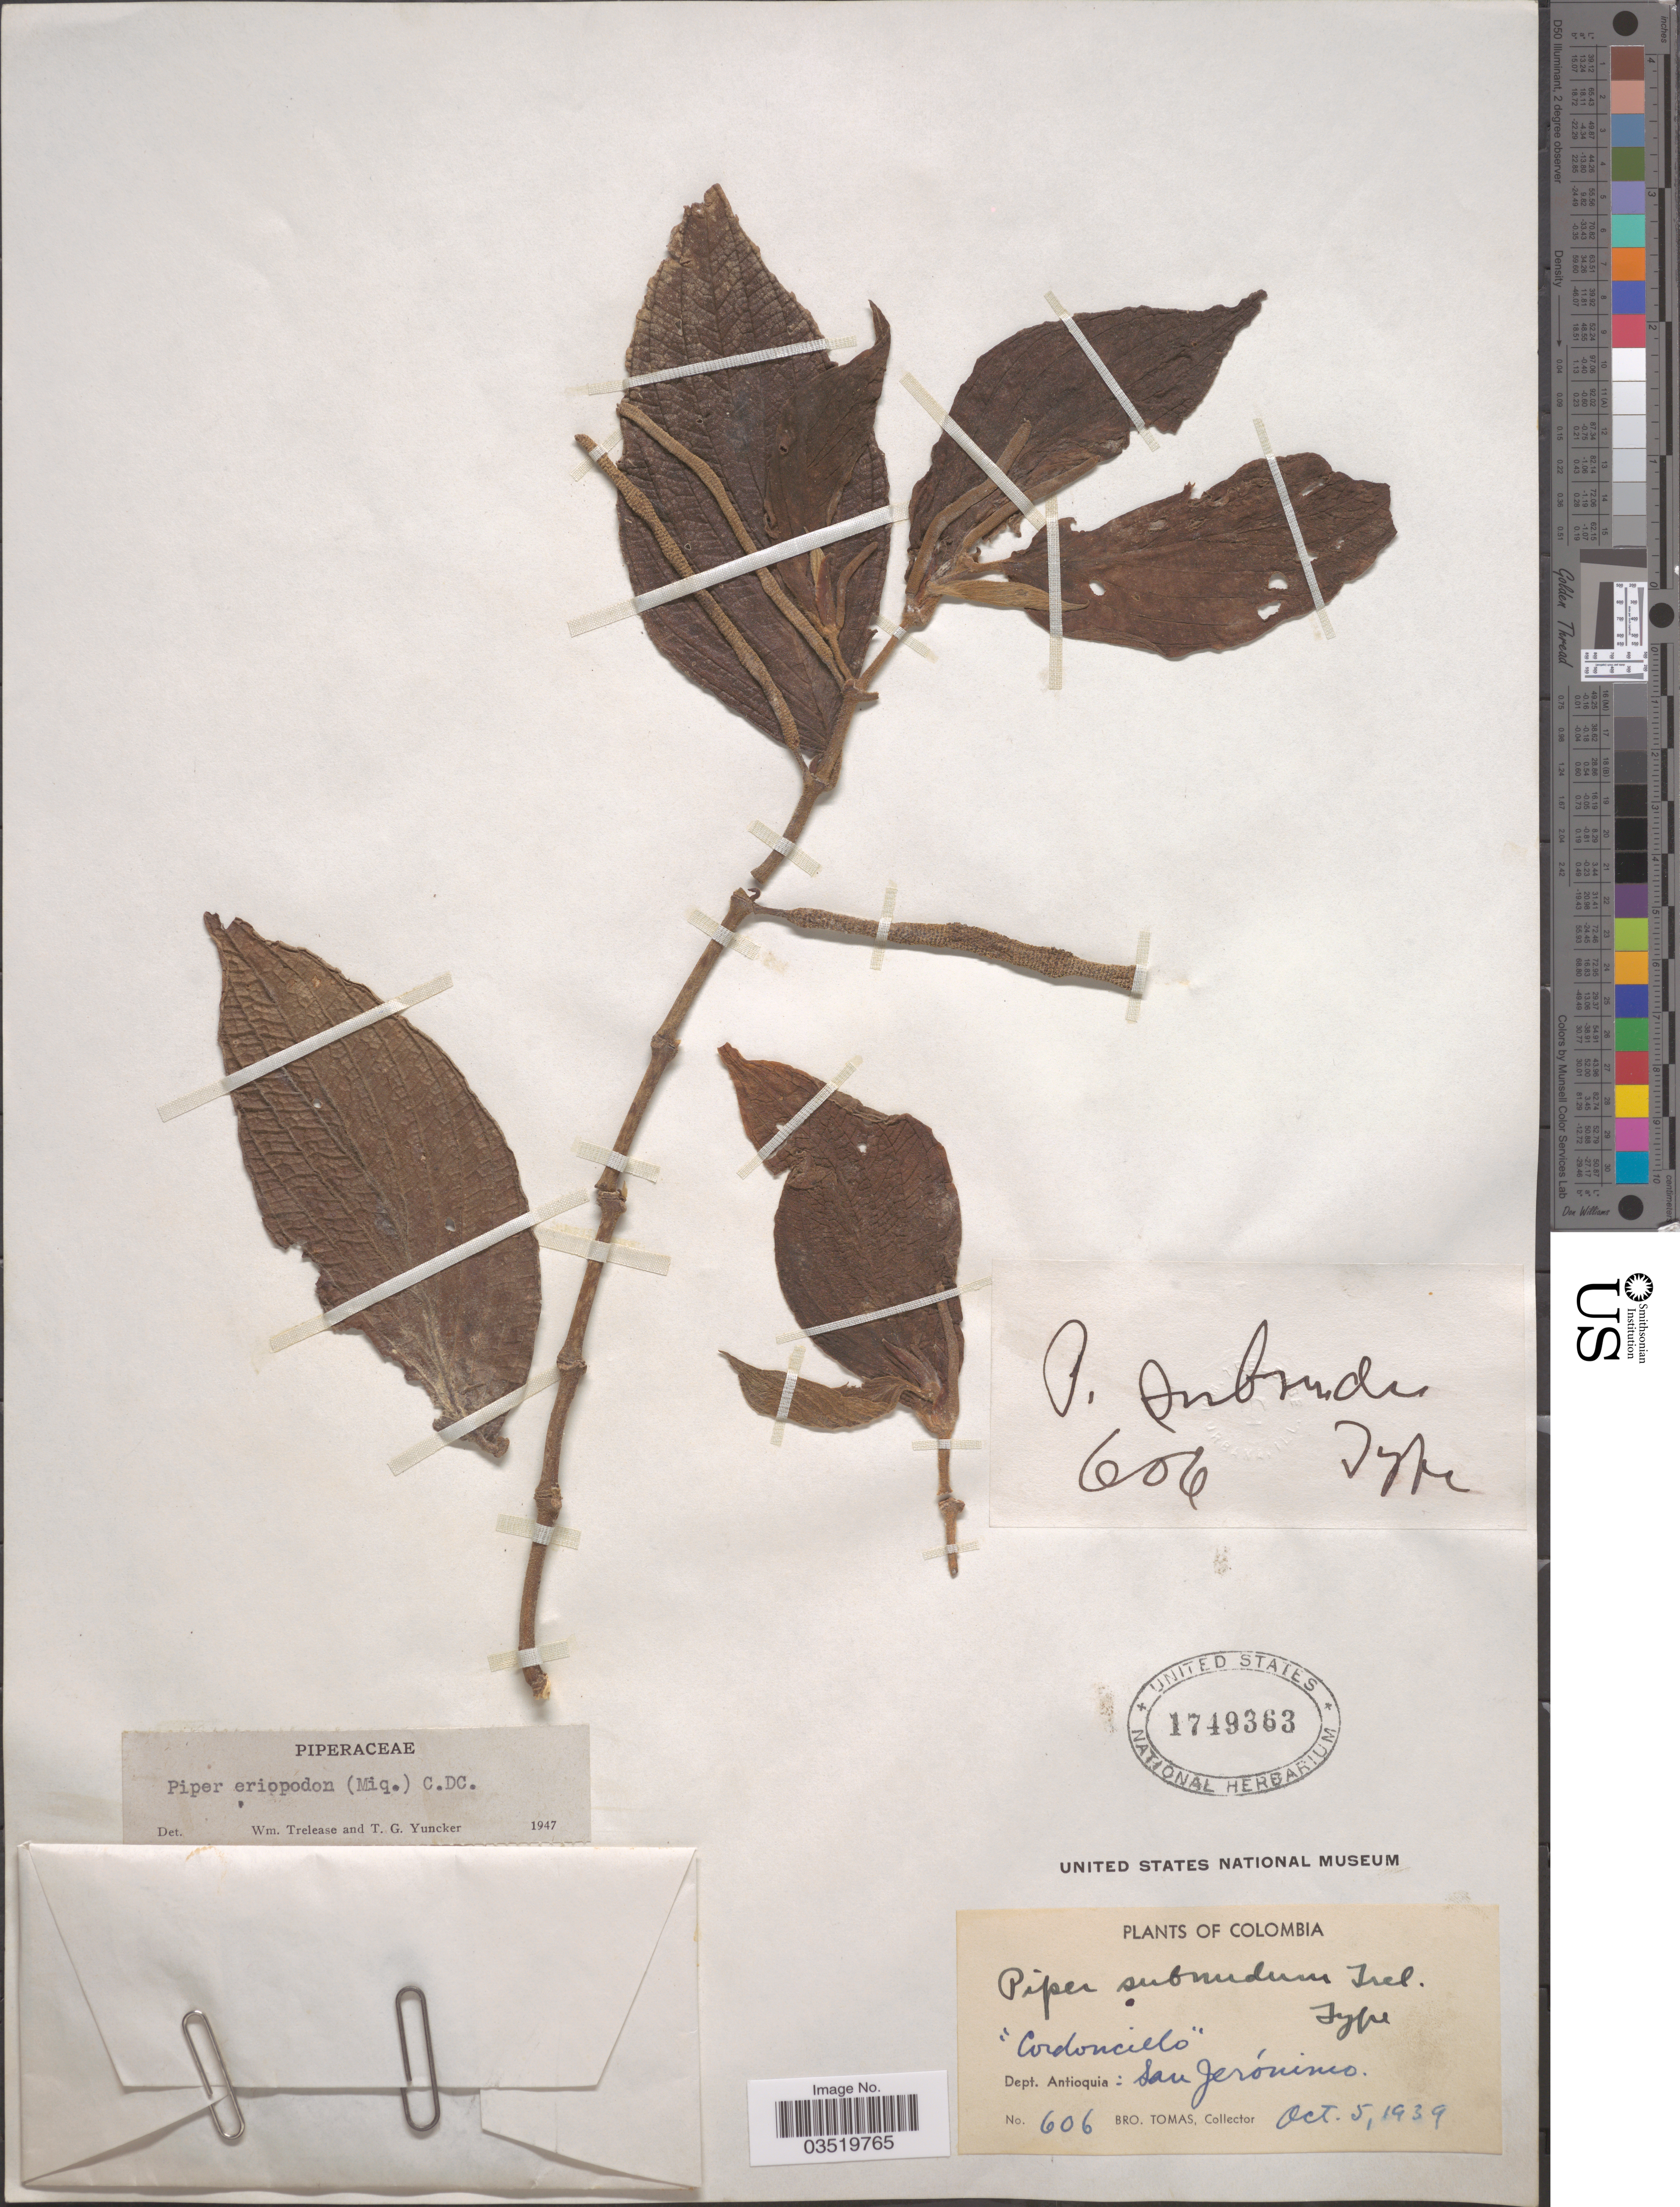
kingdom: Plantae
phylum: Tracheophyta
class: Magnoliopsida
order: Piperales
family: Piperaceae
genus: Piper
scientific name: Piper eriopodon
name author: C. DC.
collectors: B. Tomas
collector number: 606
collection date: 1939-10-05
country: Colombia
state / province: Antioquia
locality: Dept. Antioquia: San Jerónimo.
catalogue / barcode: US 1749363